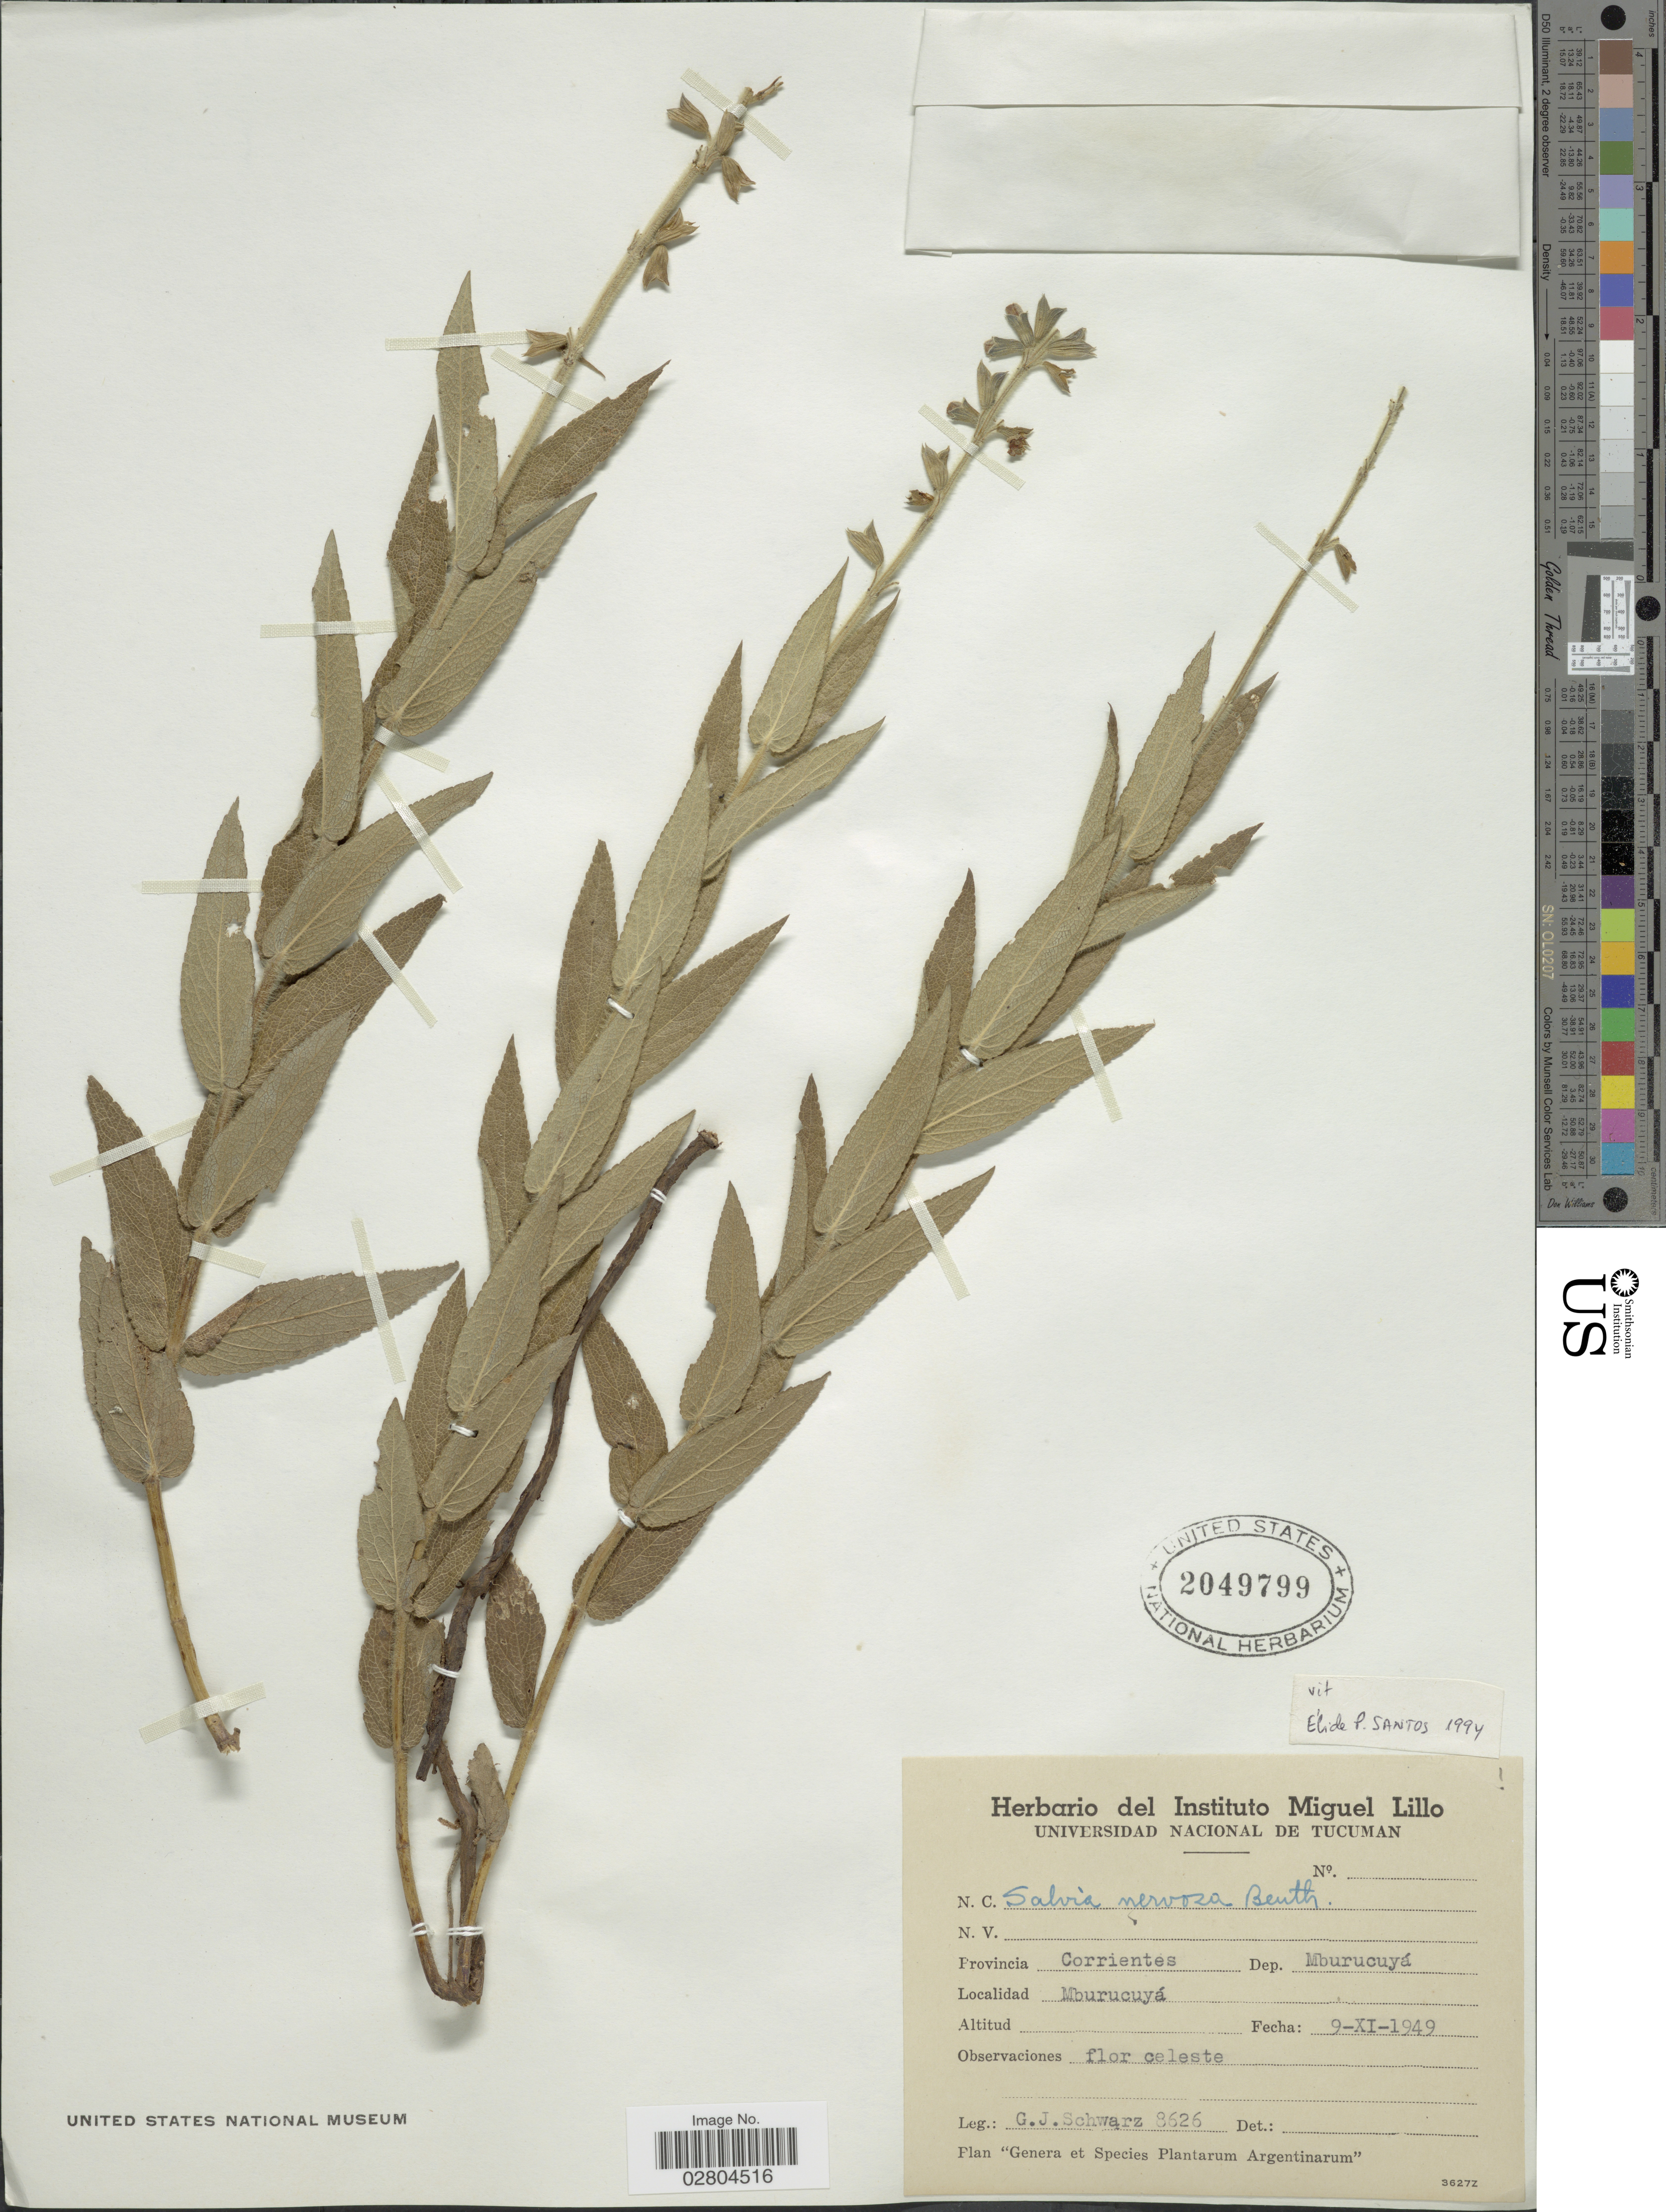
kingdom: Plantae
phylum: Tracheophyta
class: Magnoliopsida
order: Lamiales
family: Lamiaceae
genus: Salvia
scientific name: Salvia nervosa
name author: Benth.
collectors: G. J. Schwarz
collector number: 8626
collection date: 1949-11-09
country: Argentina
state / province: Corrientes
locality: Provincia Corrientes. Dep. Mburucuyá. Mburucuyá.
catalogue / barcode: US 2049799